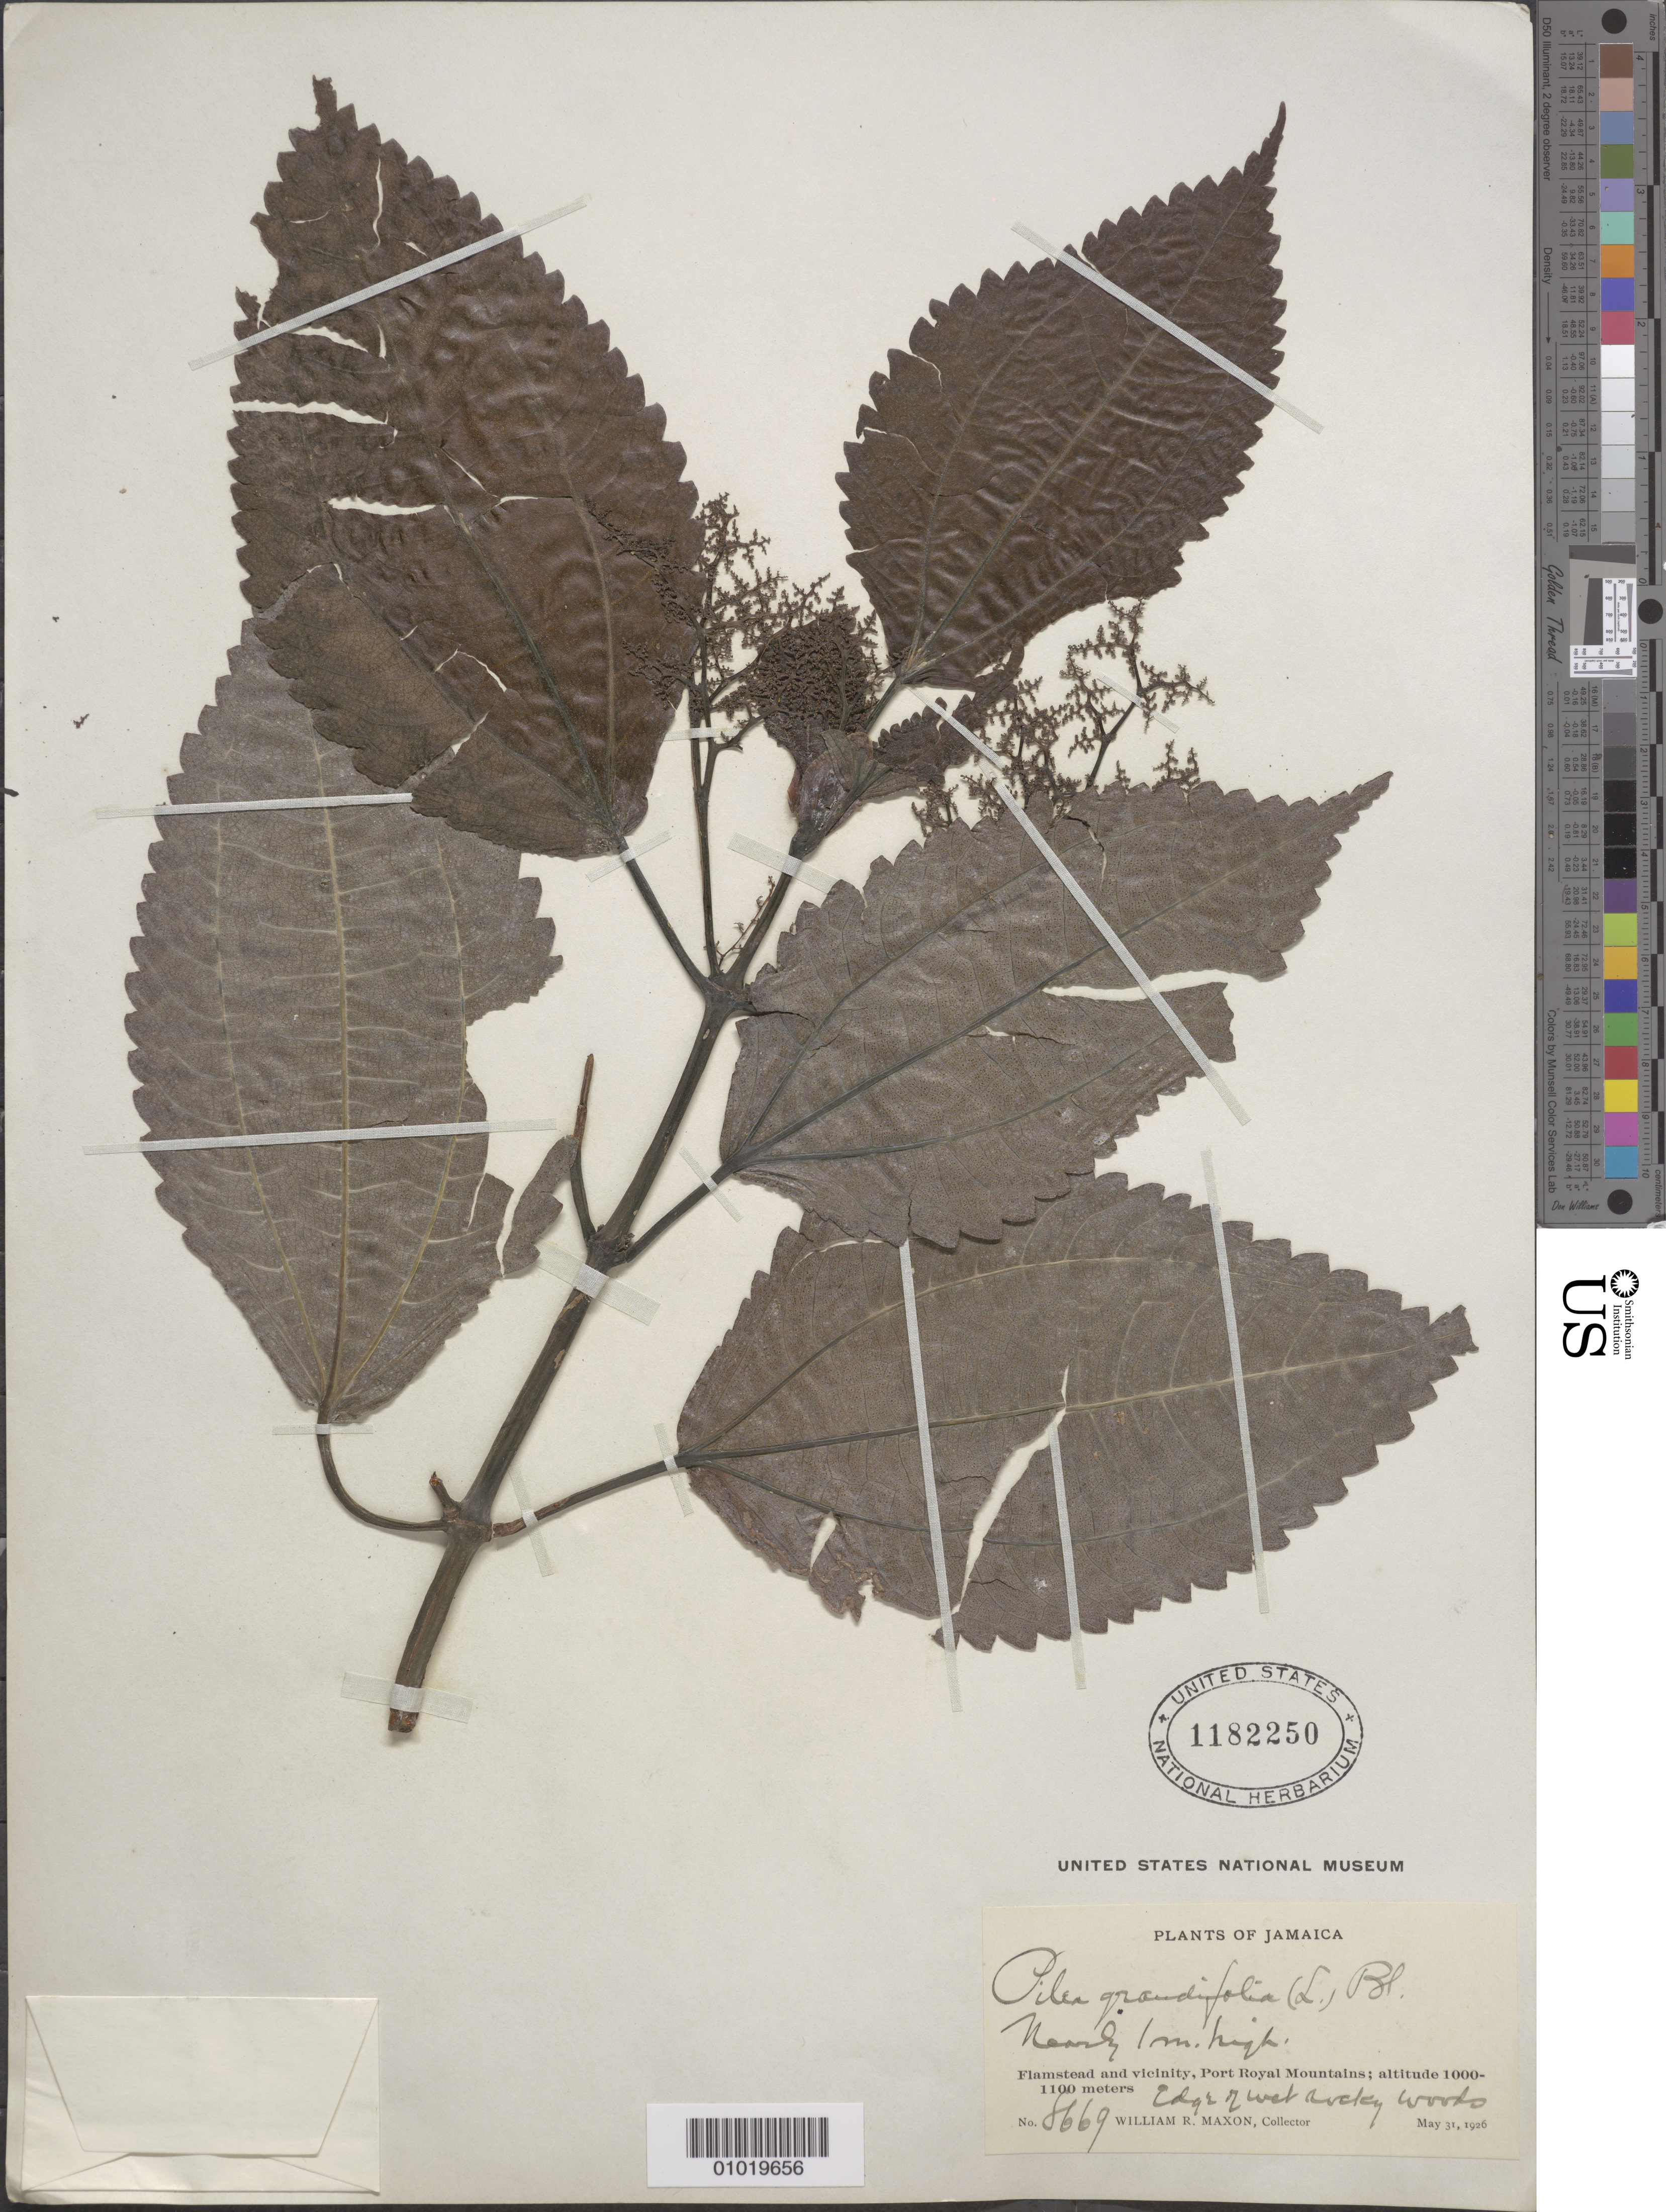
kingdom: Plantae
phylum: Tracheophyta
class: Magnoliopsida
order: Rosales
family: Urticaceae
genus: Pilea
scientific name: Pilea grandifolia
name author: (L.) Blume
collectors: W. R. Maxon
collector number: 8669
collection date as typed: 31 May 1926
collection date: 1926-05-31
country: Jamaica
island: Jamaica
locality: Flamstead and vicinity, Port Royal Mountains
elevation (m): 1000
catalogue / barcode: US 1182250